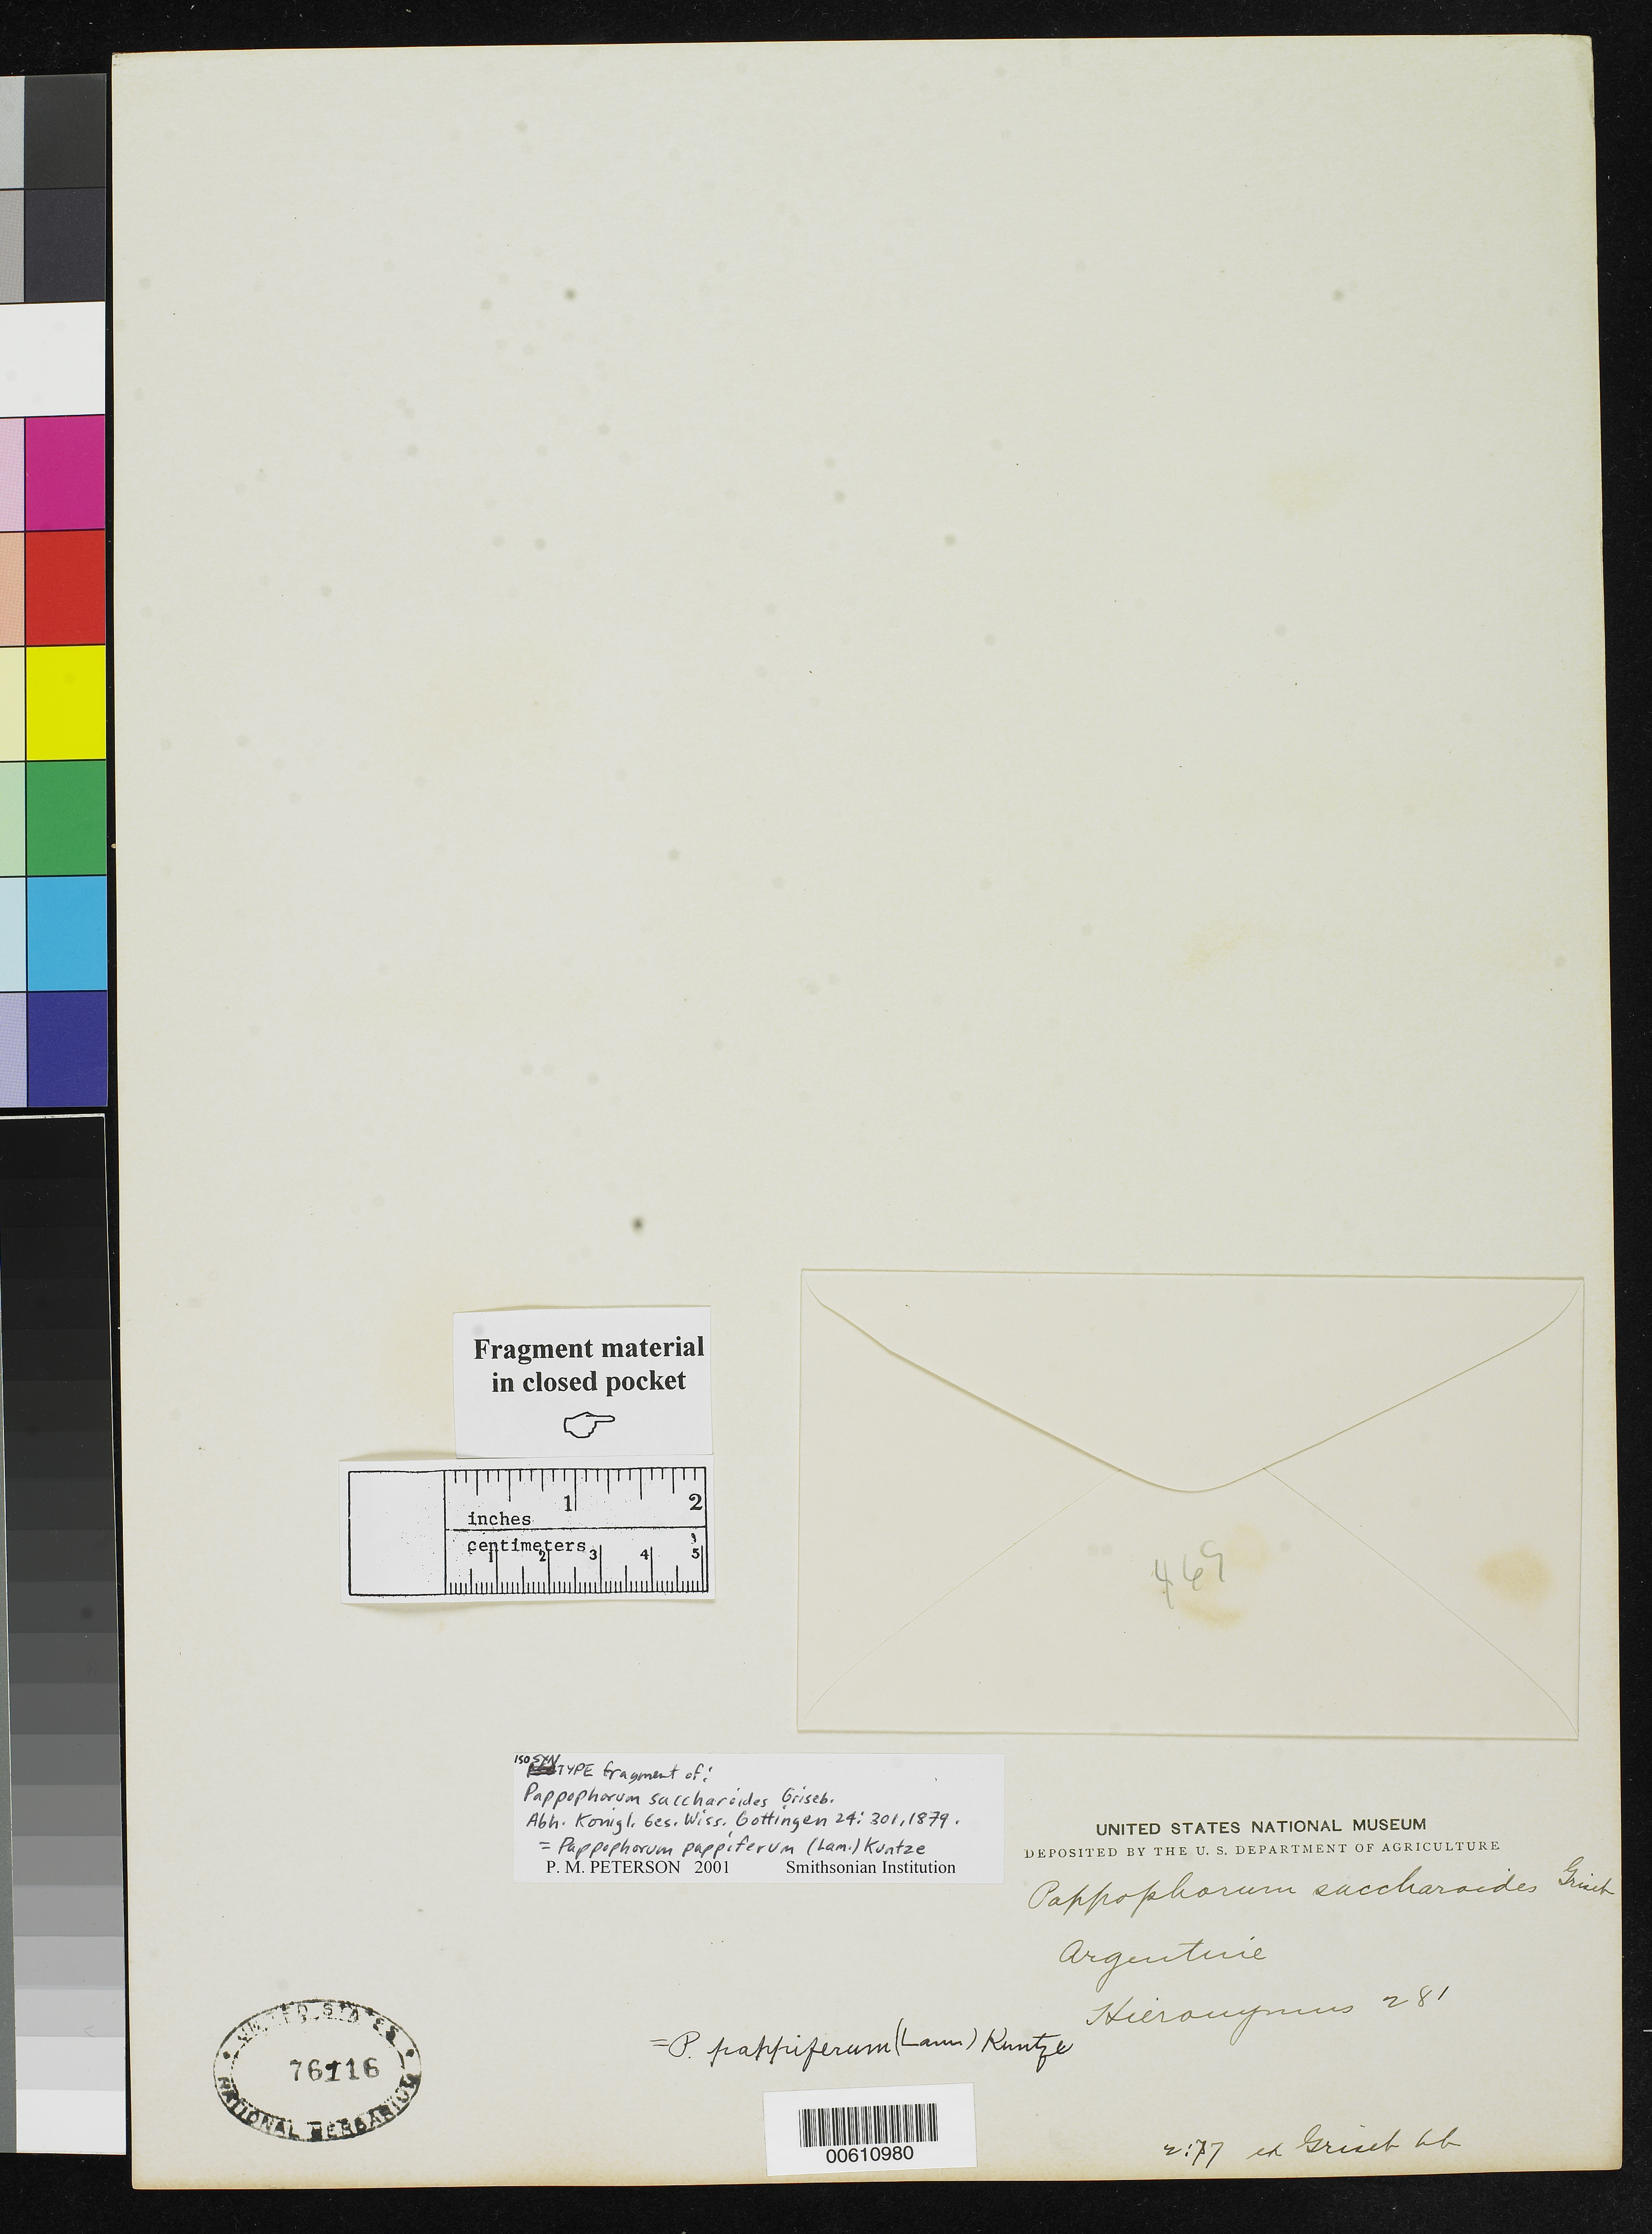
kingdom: Plantae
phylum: Tracheophyta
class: Liliopsida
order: Poales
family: Poaceae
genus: Pappophorum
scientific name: Pappophorum saccharoides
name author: Griseb.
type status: Type Fragment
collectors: G. H. Hieronymus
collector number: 281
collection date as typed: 27 Jan 1876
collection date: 1876-01-27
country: Argentina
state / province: Córdoba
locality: An einem Felsen zwischen Cosquin und Santa María.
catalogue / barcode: US 76116